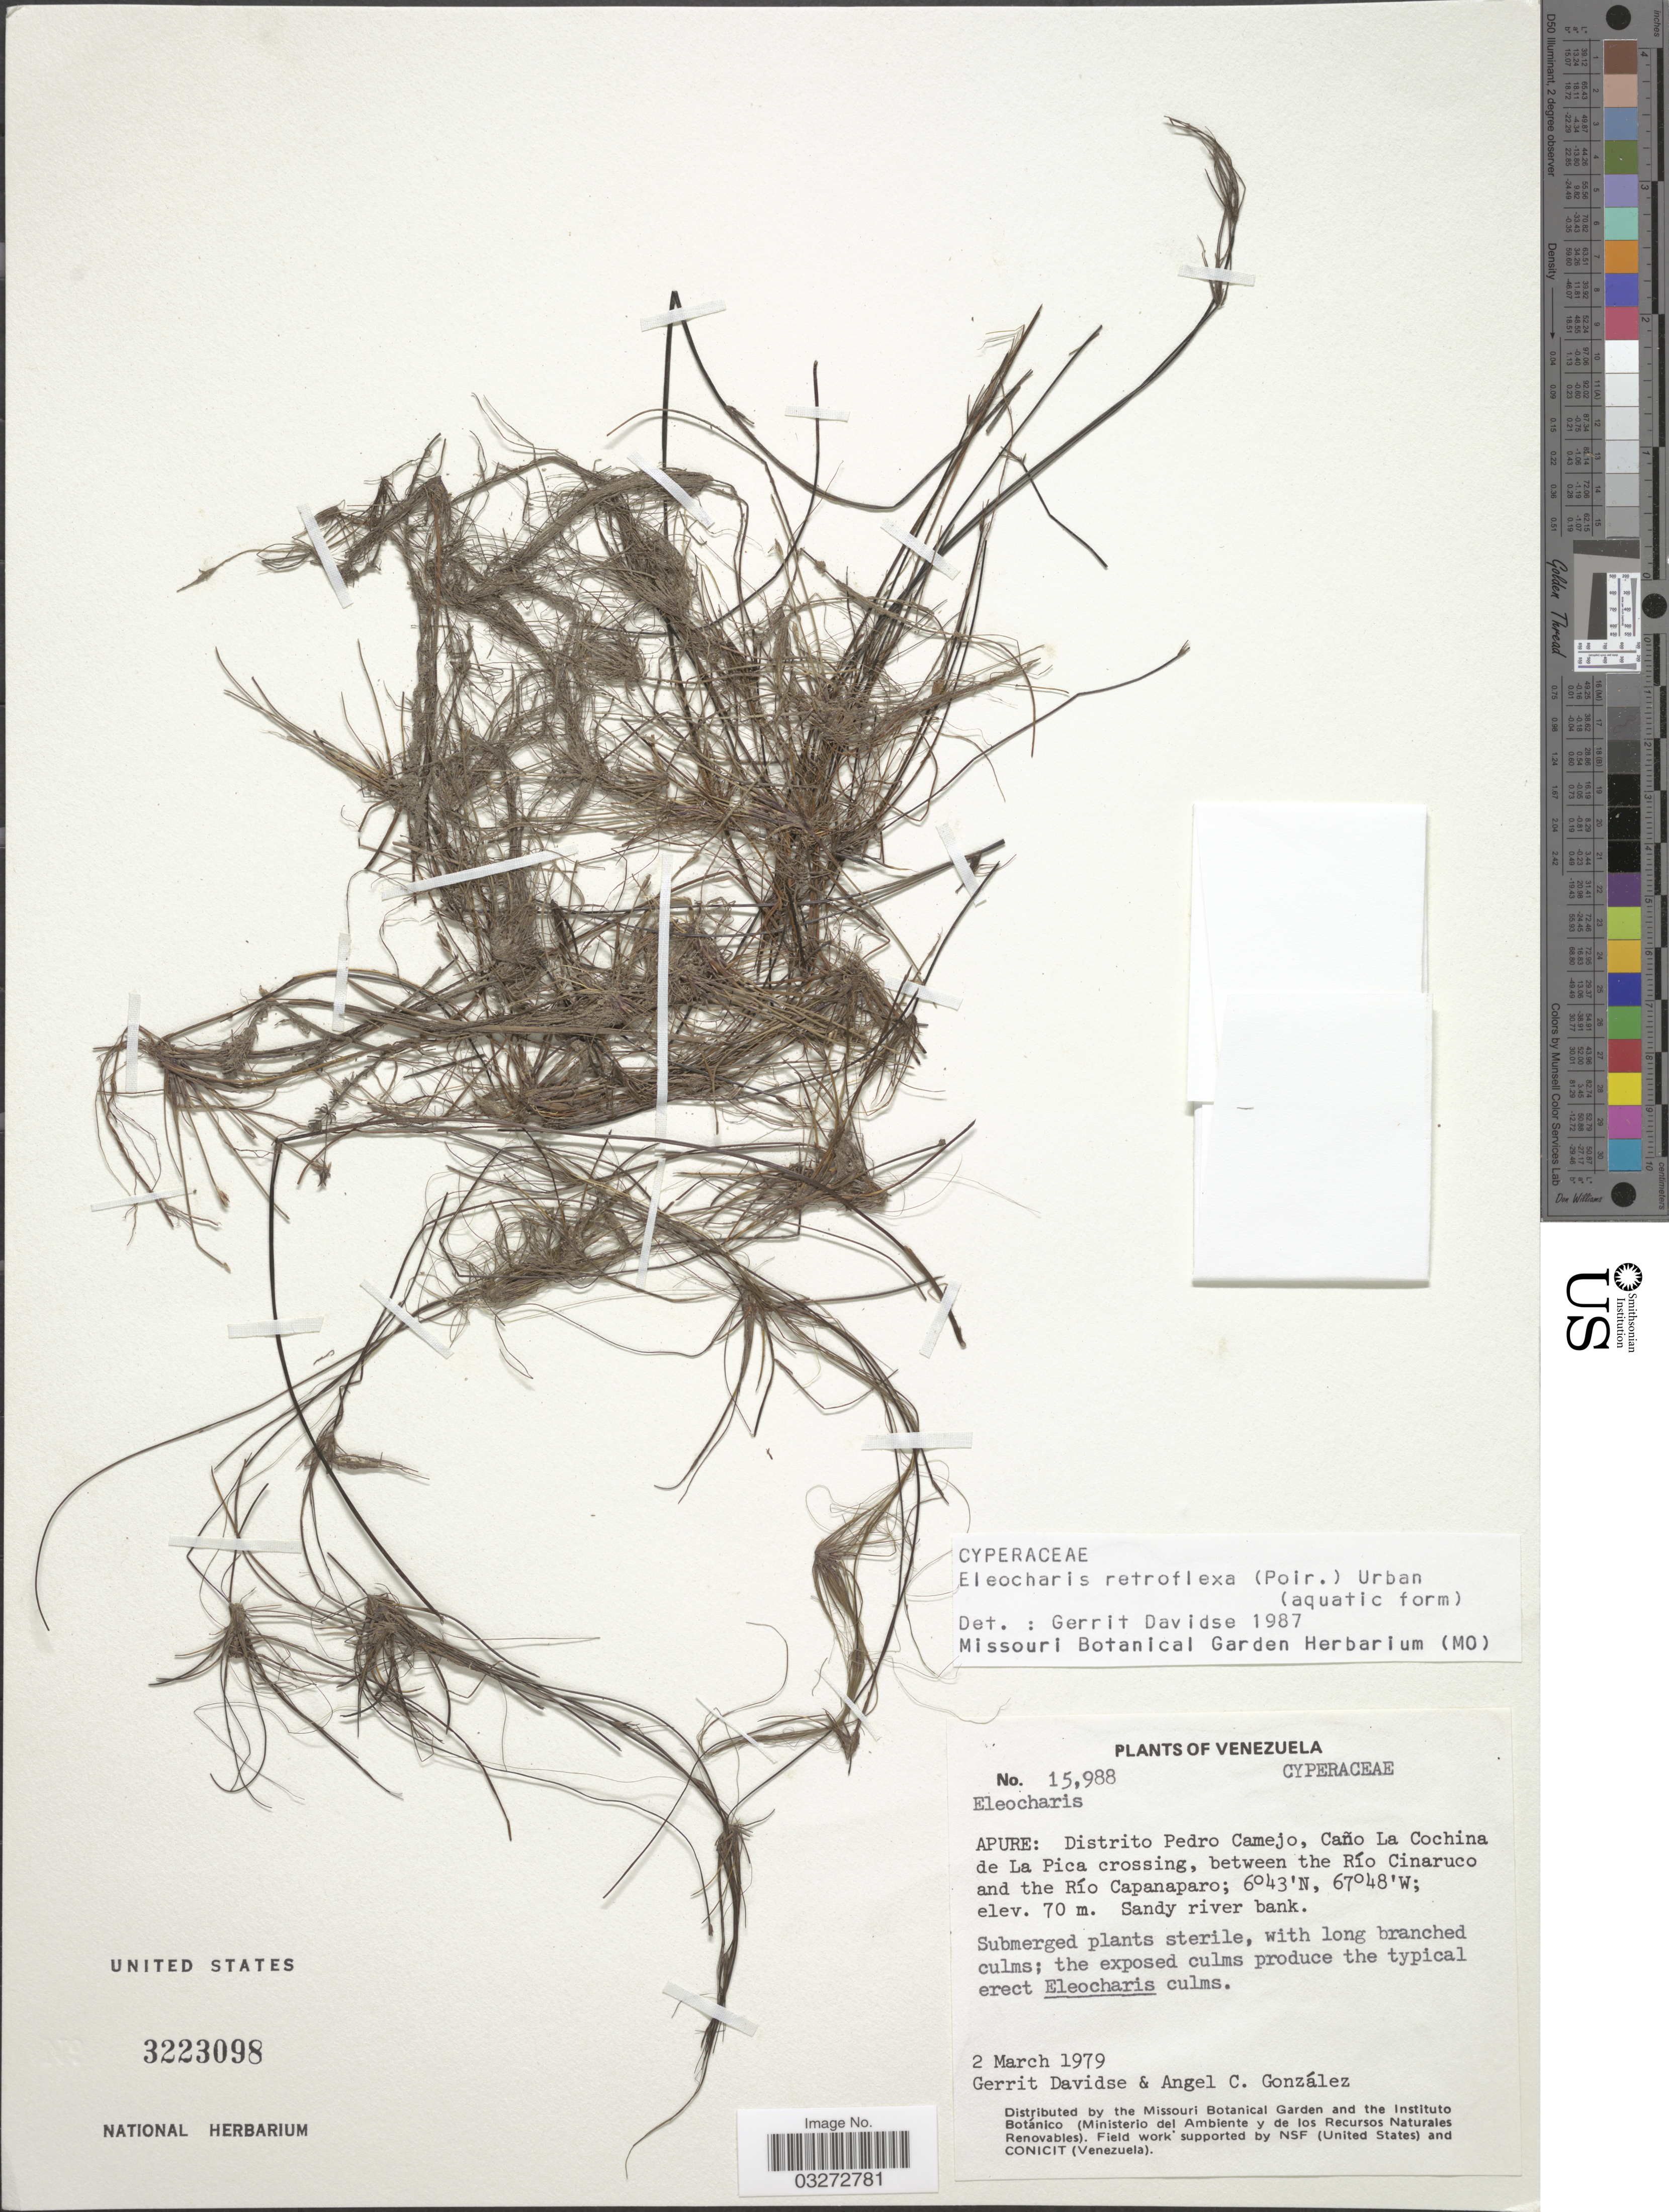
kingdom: Plantae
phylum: Tracheophyta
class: Liliopsida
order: Poales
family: Cyperaceae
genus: Eleocharis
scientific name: Eleocharis retroflexa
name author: (Poir.) Urb.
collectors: G. Davidse & A. C. González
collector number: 15988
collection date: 1979-03-02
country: Venezuela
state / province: Apure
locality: Distrito Pedro Camejo, Caño La Cochina de La Pica crossing, between the Río Cinaruco and the Río Capanaparo.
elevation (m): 70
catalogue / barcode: US 3223098